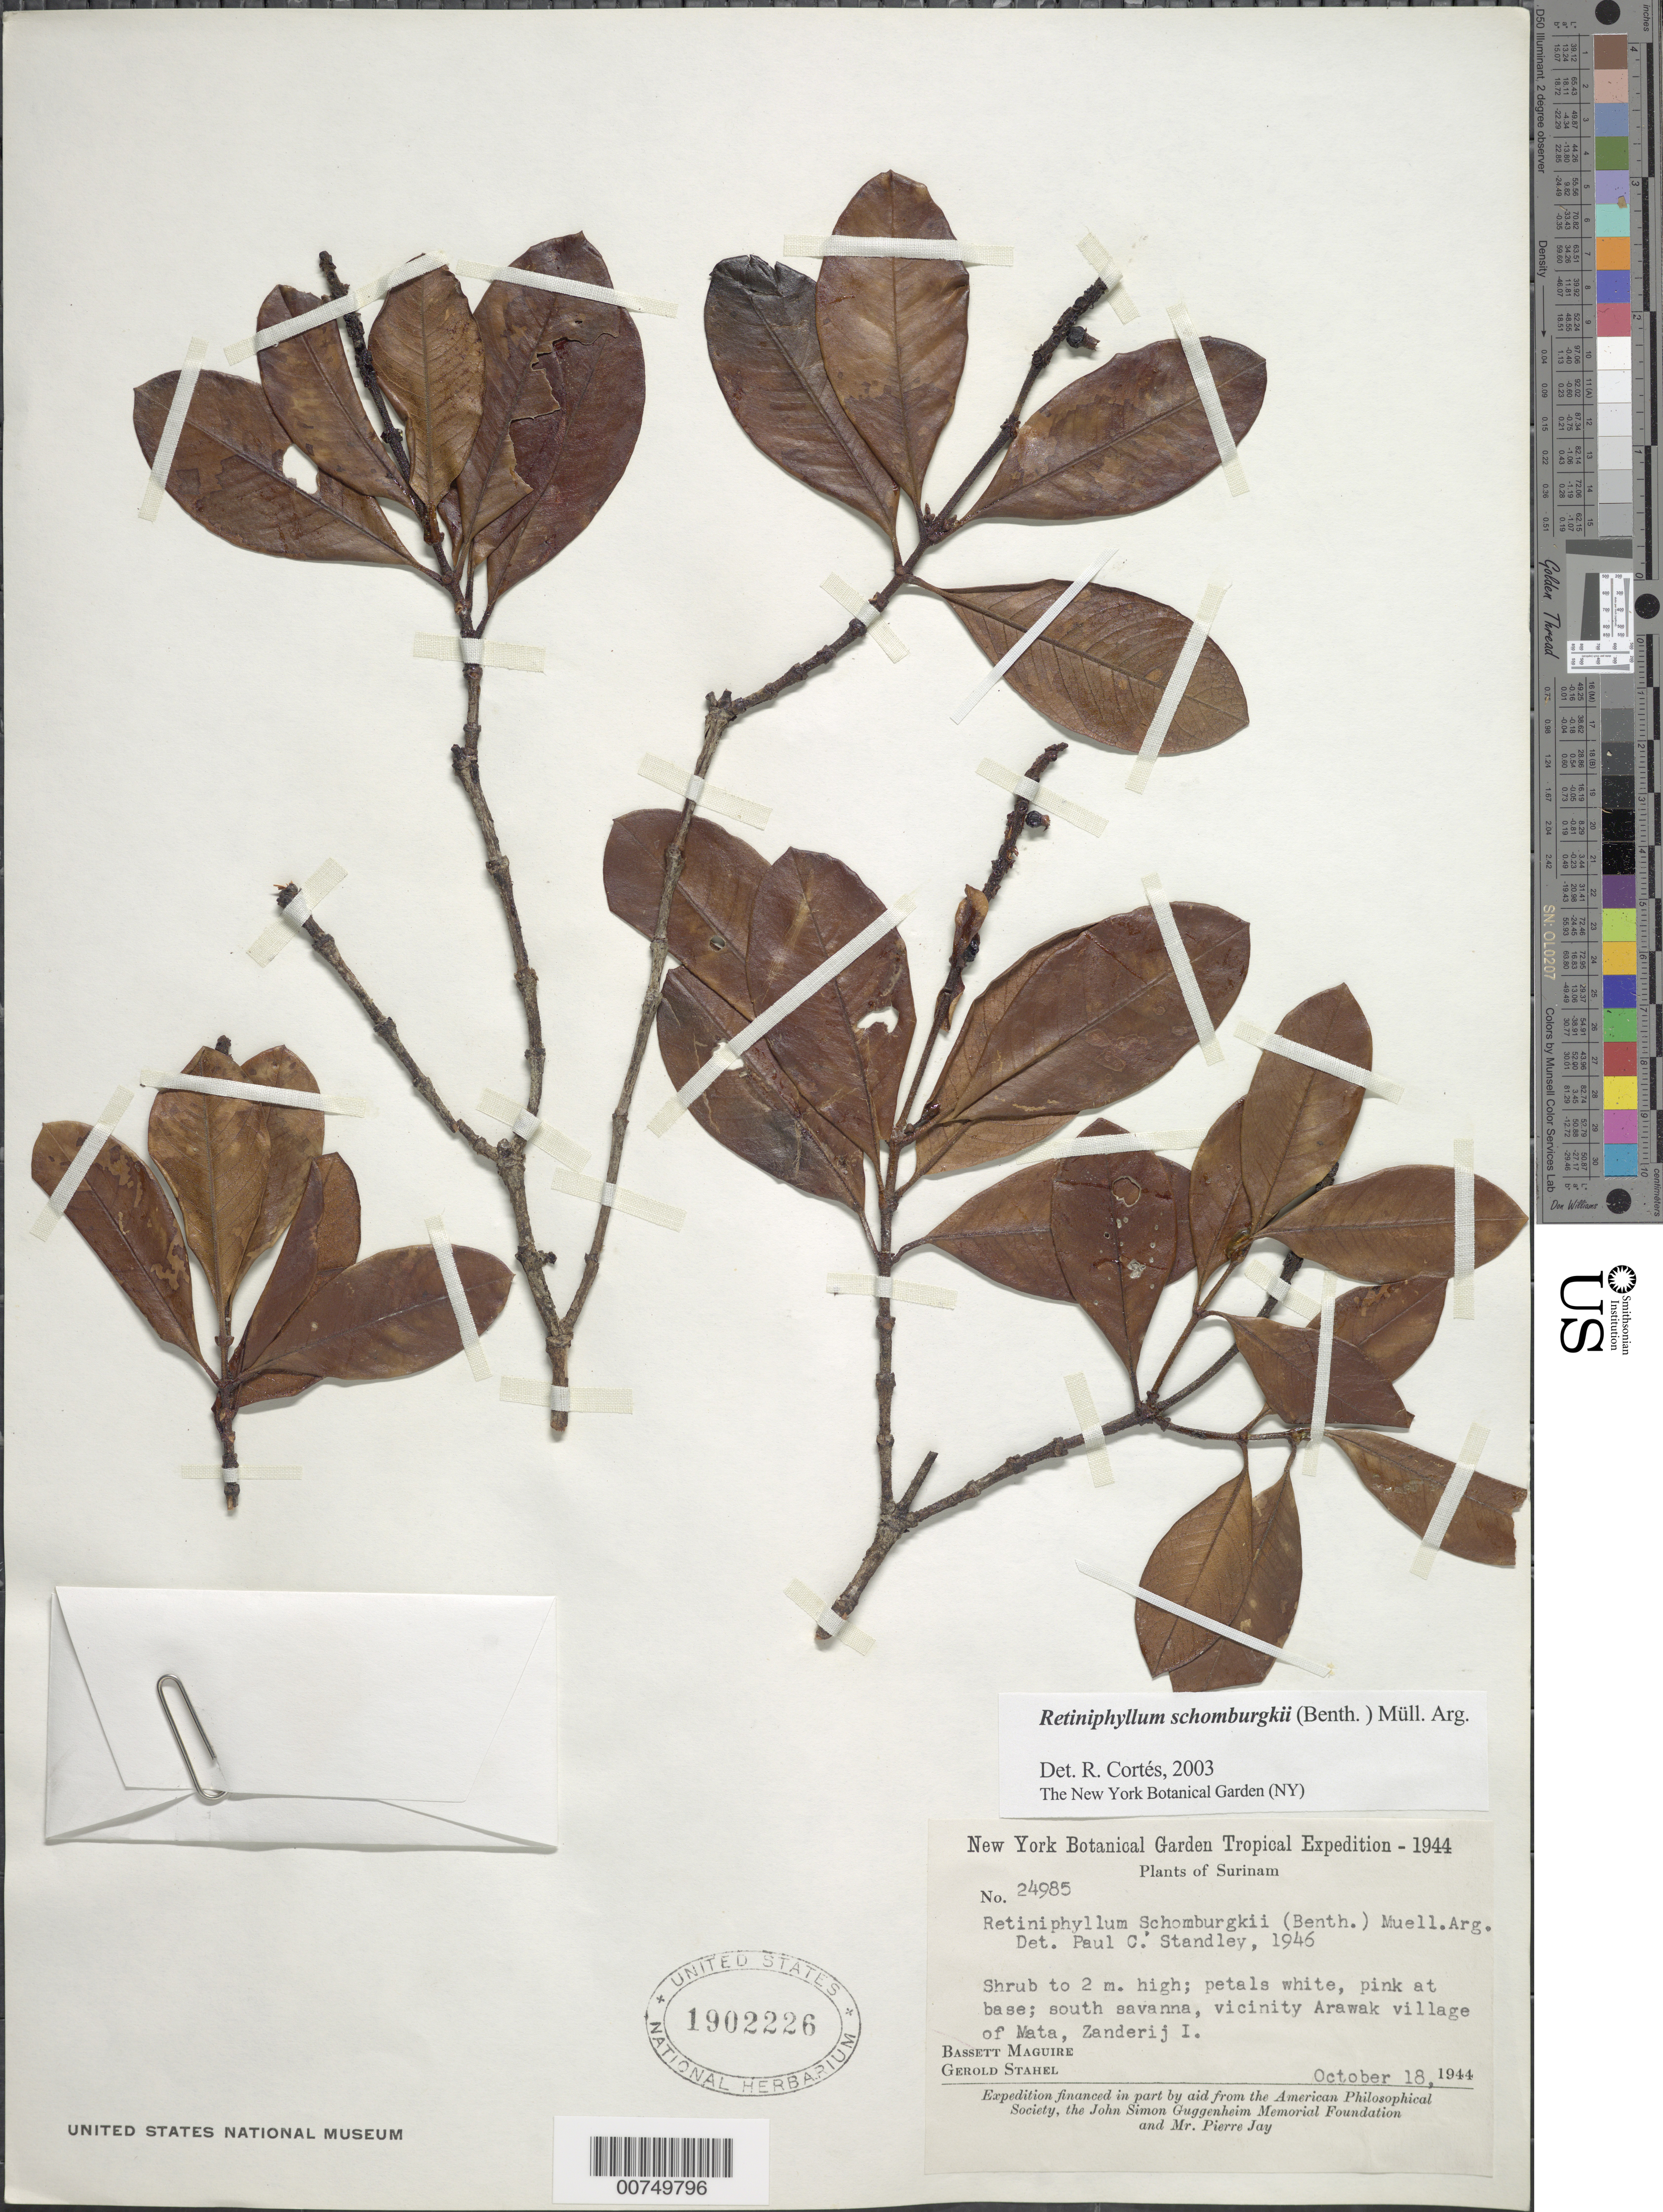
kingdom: Plantae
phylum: Tracheophyta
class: Magnoliopsida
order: Gentianales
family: Rubiaceae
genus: Retiniphyllum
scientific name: Retiniphyllum schomburgkii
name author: (Benth.) Müll. Arg.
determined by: Cortes R., G.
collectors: B. Maguire & G. Stahel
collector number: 24985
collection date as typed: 18-Oct-44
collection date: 1944-10-18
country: Suriname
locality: Zanderij I., Mata vic., Arawak village of Mata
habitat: Savanna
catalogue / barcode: US 1902226